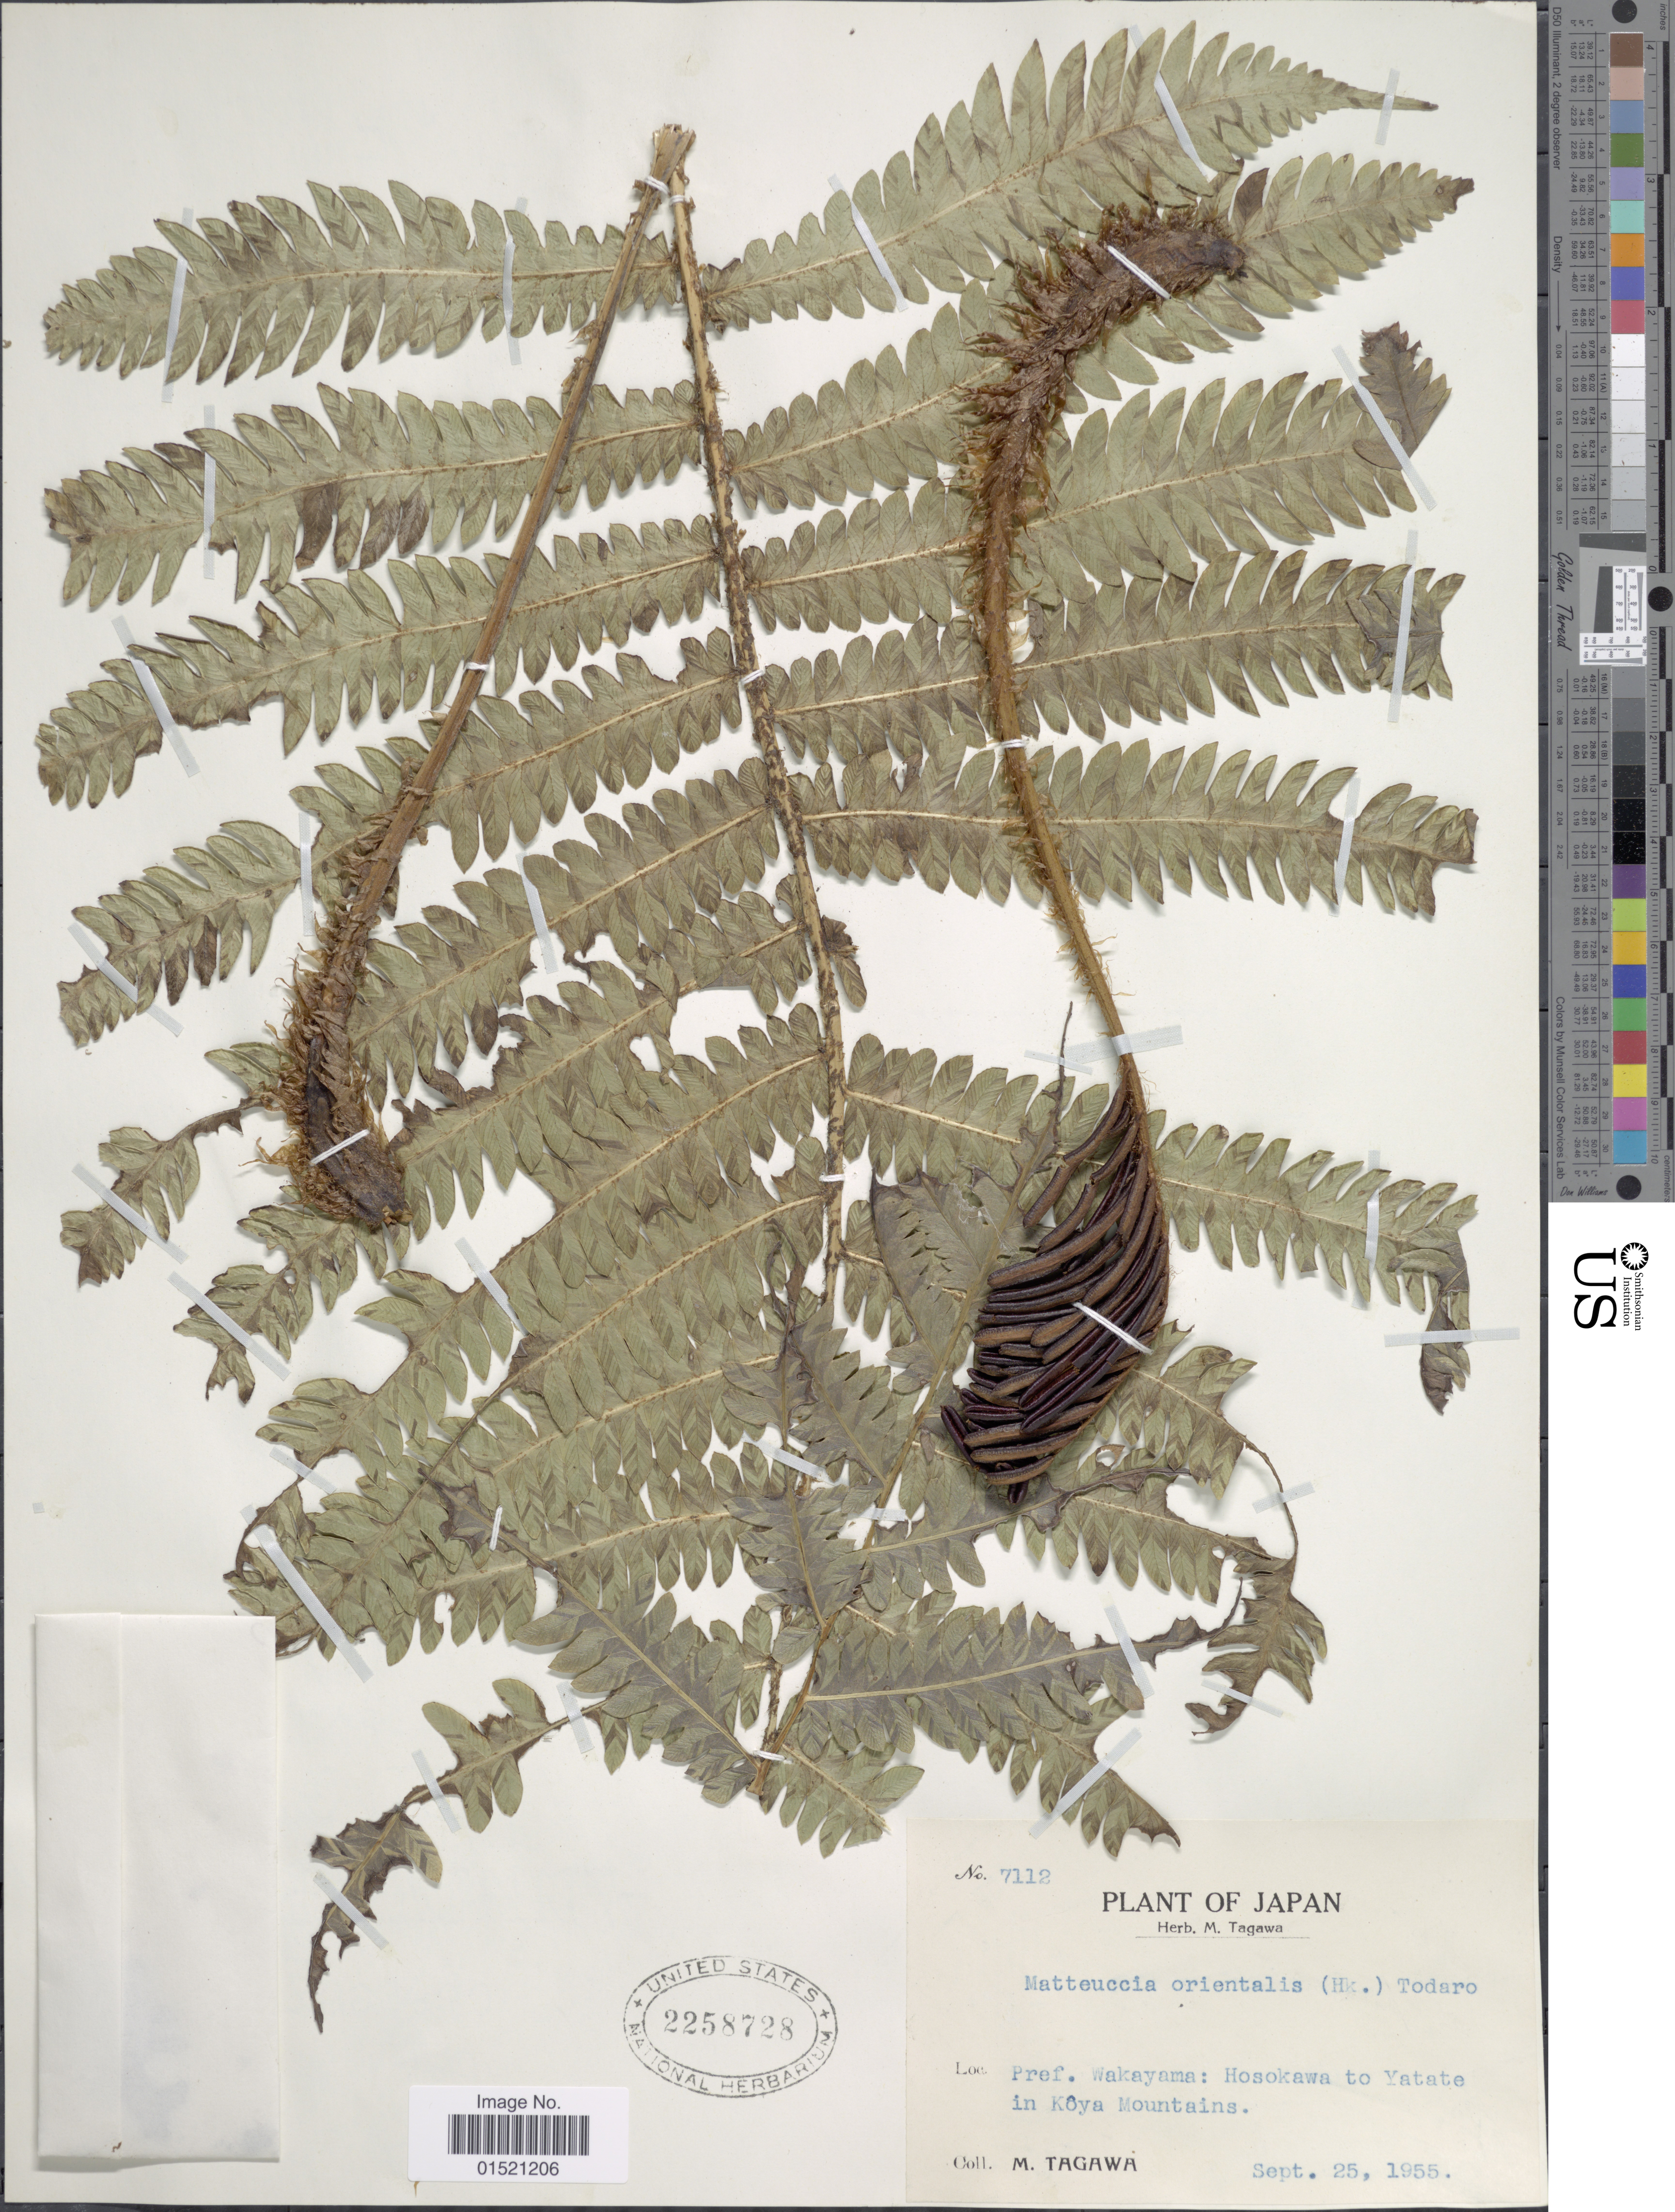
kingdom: Plantae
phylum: Tracheophyta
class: Polypodiopsida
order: Polypodiales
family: Onocleaceae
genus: Pentarhizidium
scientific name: Pentarhizidium orientale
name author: (Hook.) Hayata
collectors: M. Tagawa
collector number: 7112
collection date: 1955-09-25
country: Japan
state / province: Wakayama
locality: Pref Wakayama: Hosokawa to Yatate in Kôya Mountains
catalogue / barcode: US 2258728